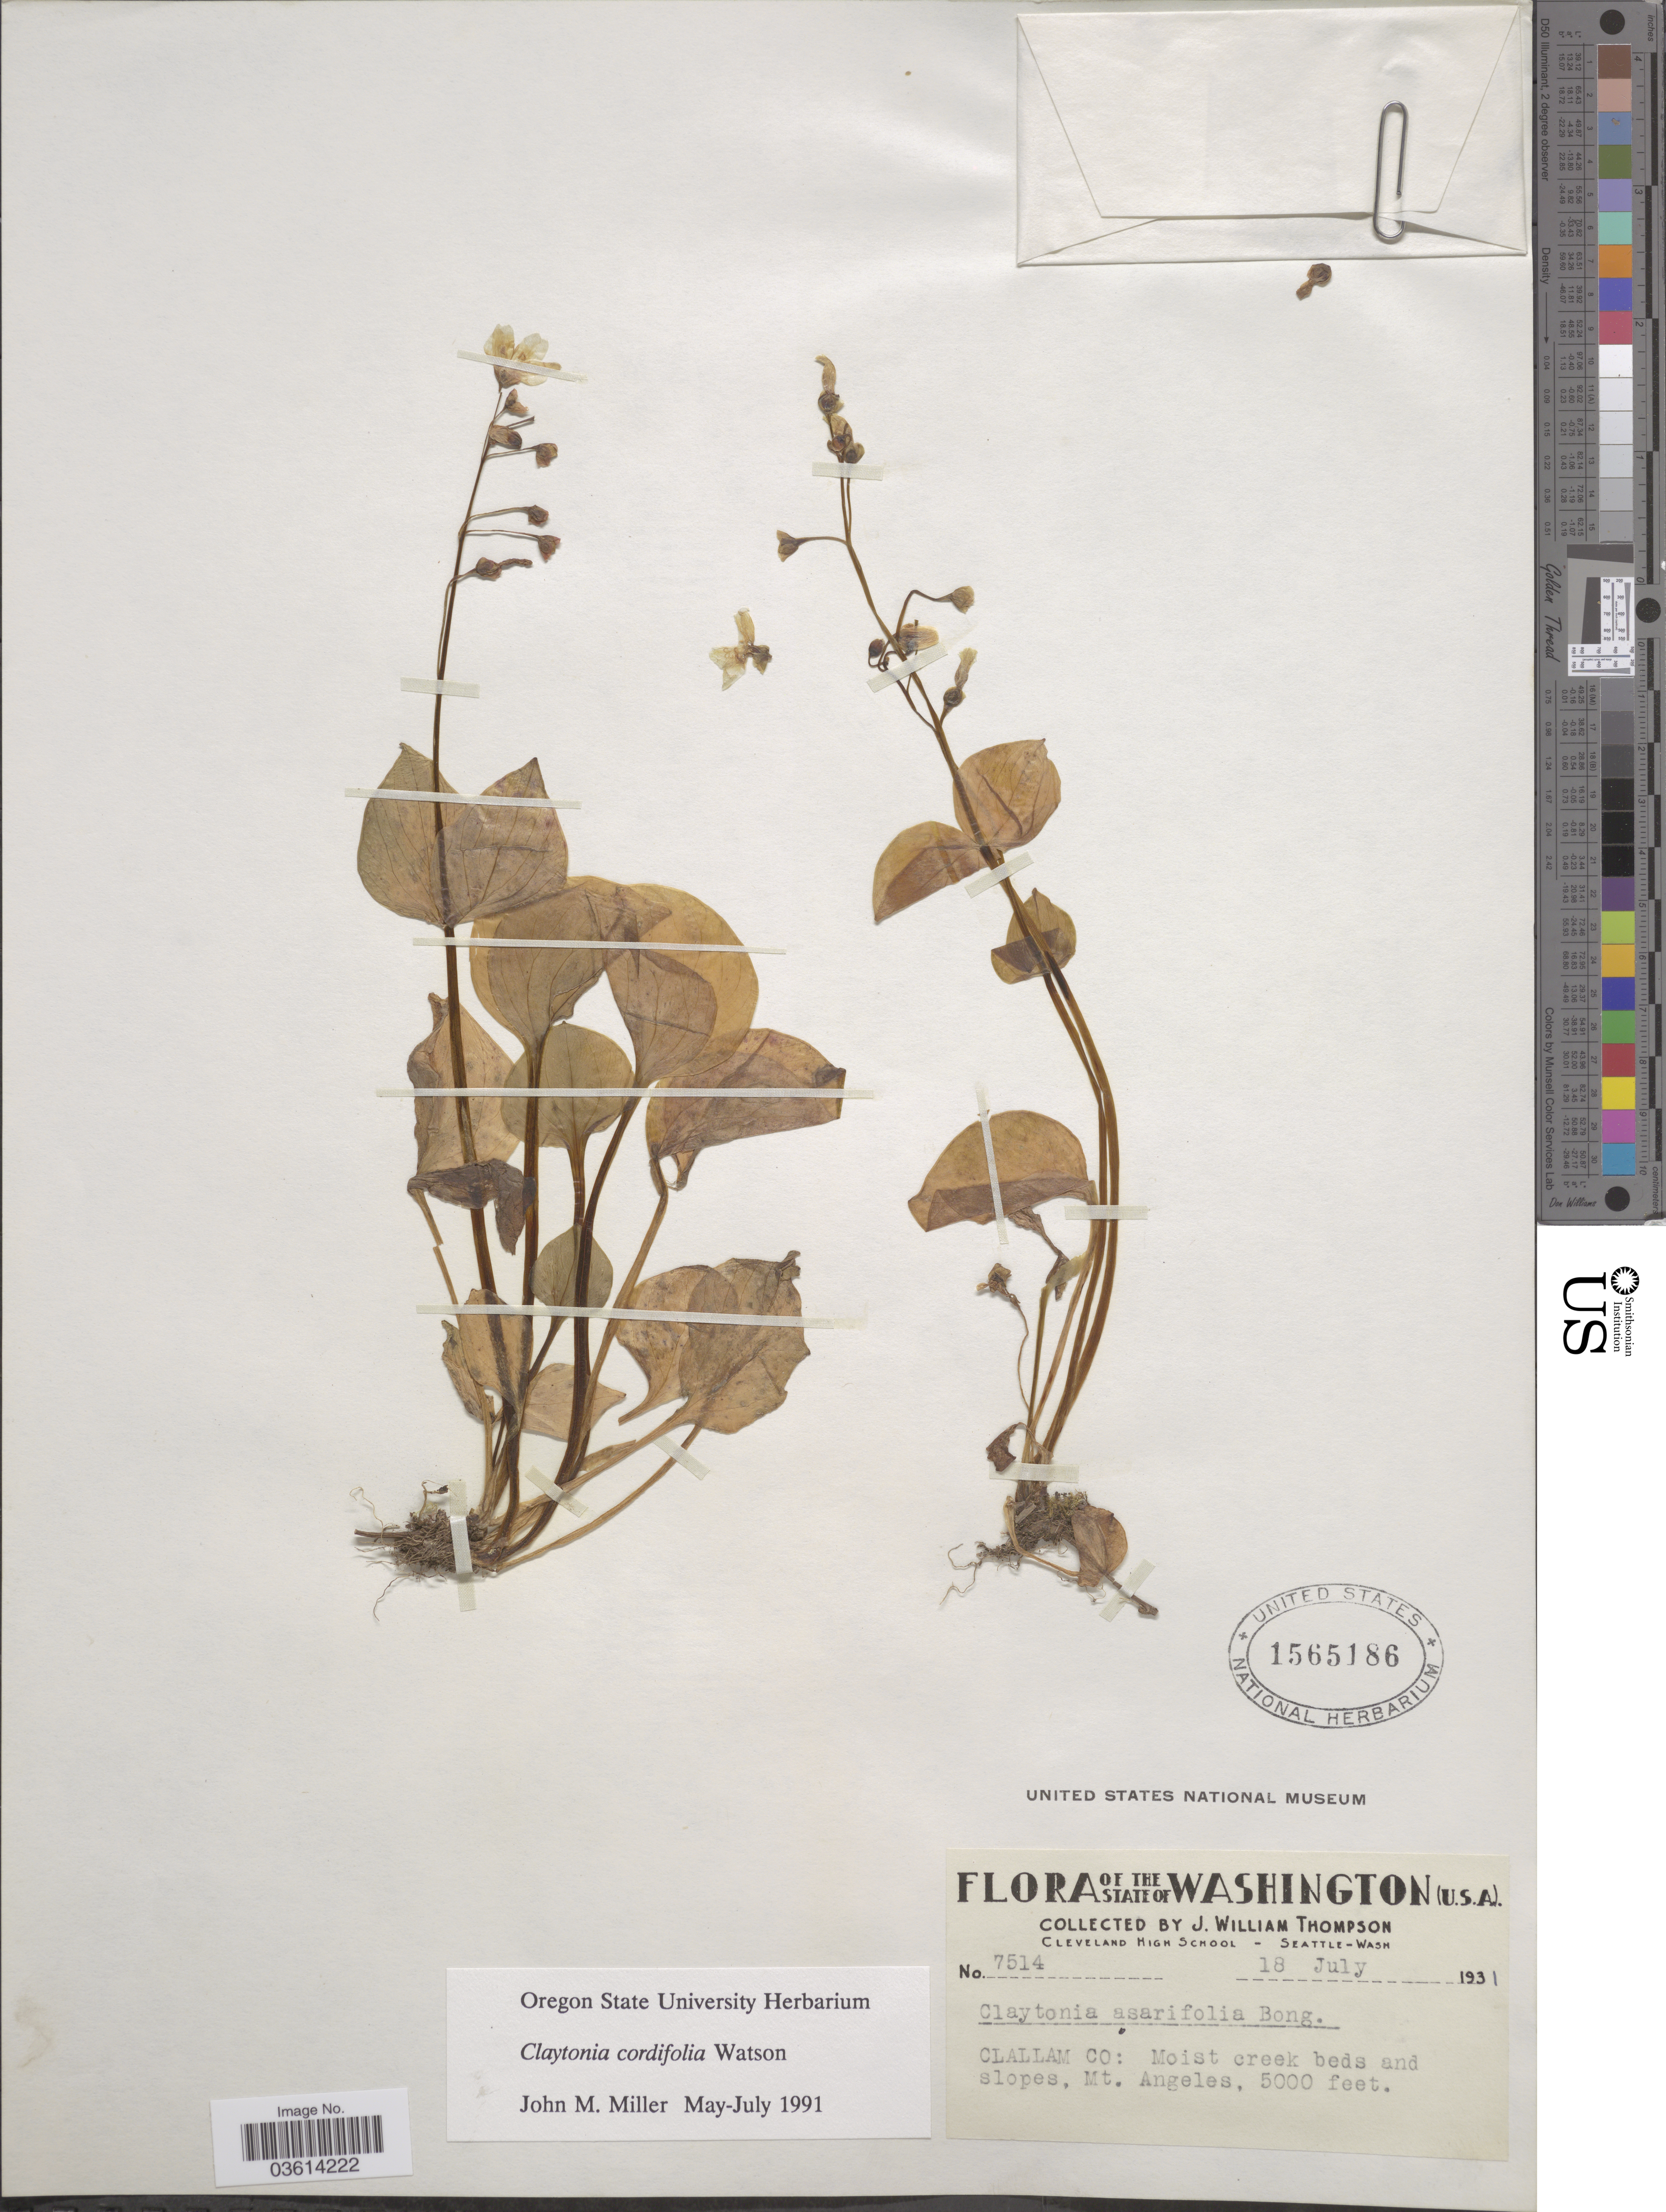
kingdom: Plantae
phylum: Tracheophyta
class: Magnoliopsida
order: Caryophyllales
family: Montiaceae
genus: Claytonia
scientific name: Claytonia cordifolia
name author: S. Watson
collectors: J. W. Thompson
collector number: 7514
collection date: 1931-07-18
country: United States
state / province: Washington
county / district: Clallam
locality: Clallam Co: Moist creek beds and slopes, Mt. Angeles.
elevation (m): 1524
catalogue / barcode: US 1565186